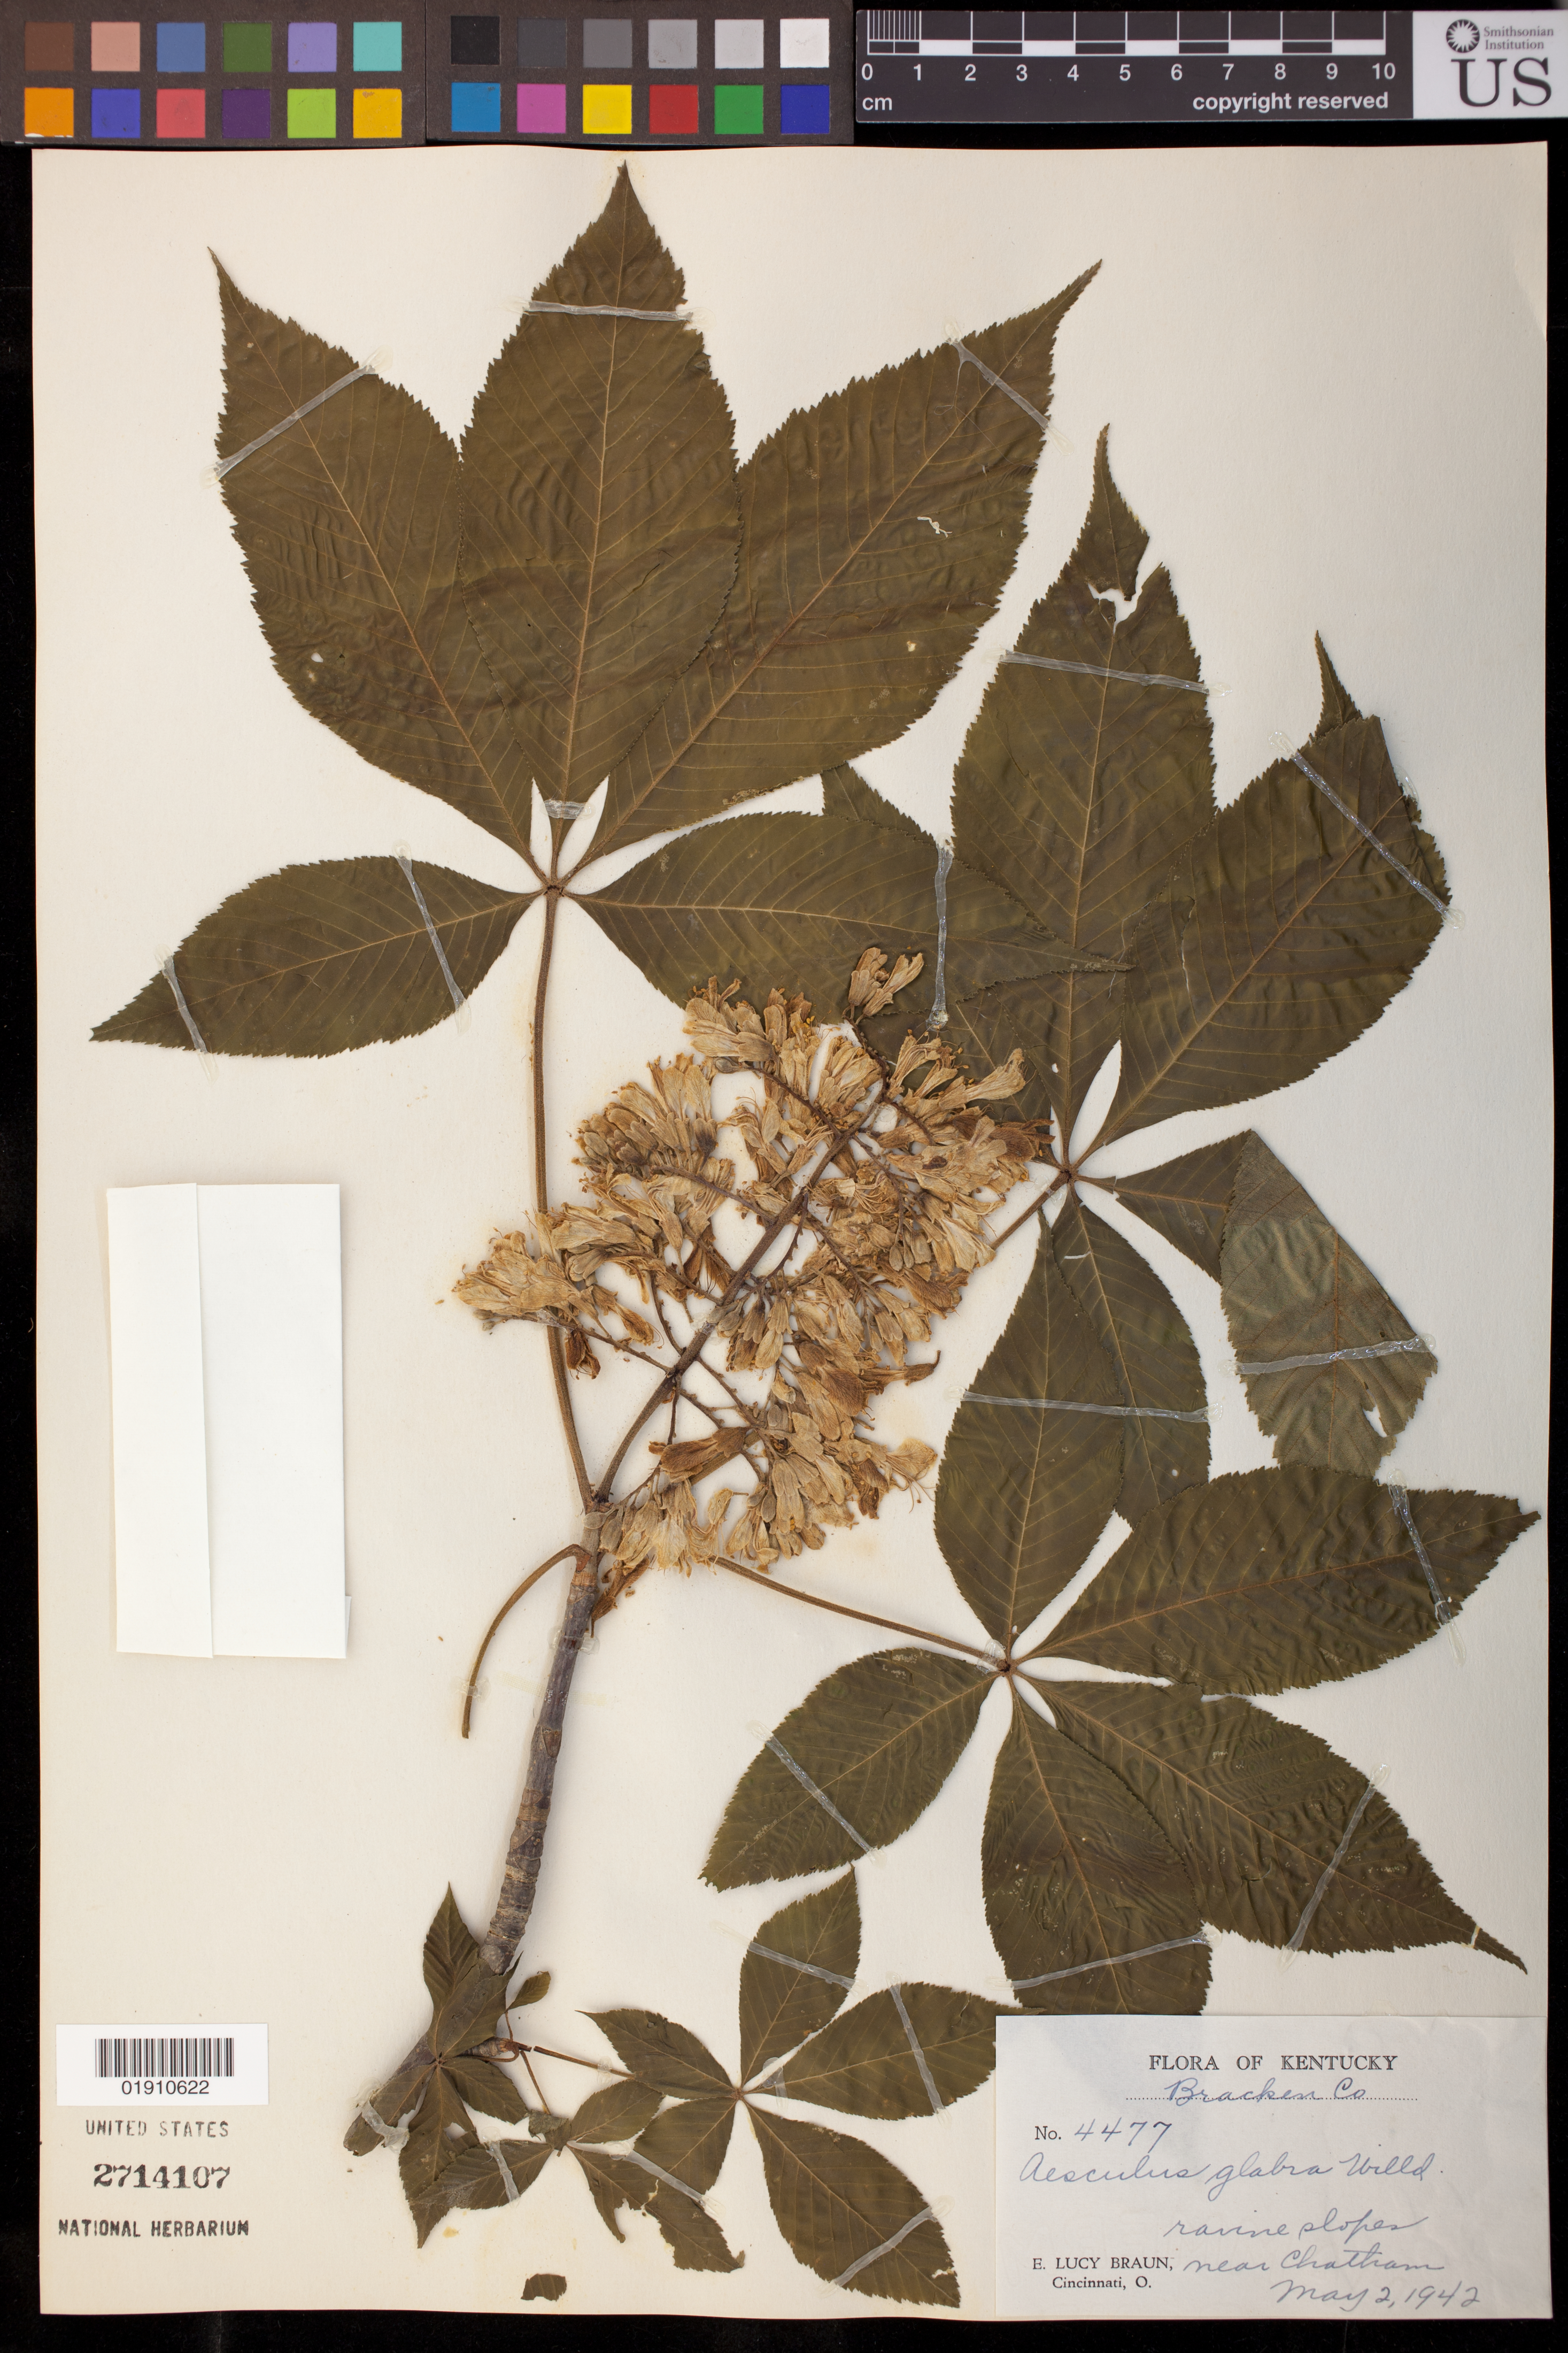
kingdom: Plantae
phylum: Tracheophyta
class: Magnoliopsida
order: Sapindales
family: Sapindaceae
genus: Aesculus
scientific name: Aesculus glabra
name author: Willd.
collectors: E. L. Braun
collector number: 4477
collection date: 1942-05-02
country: United States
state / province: Kentucky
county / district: Bracken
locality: near Chatham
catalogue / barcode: US 2714107